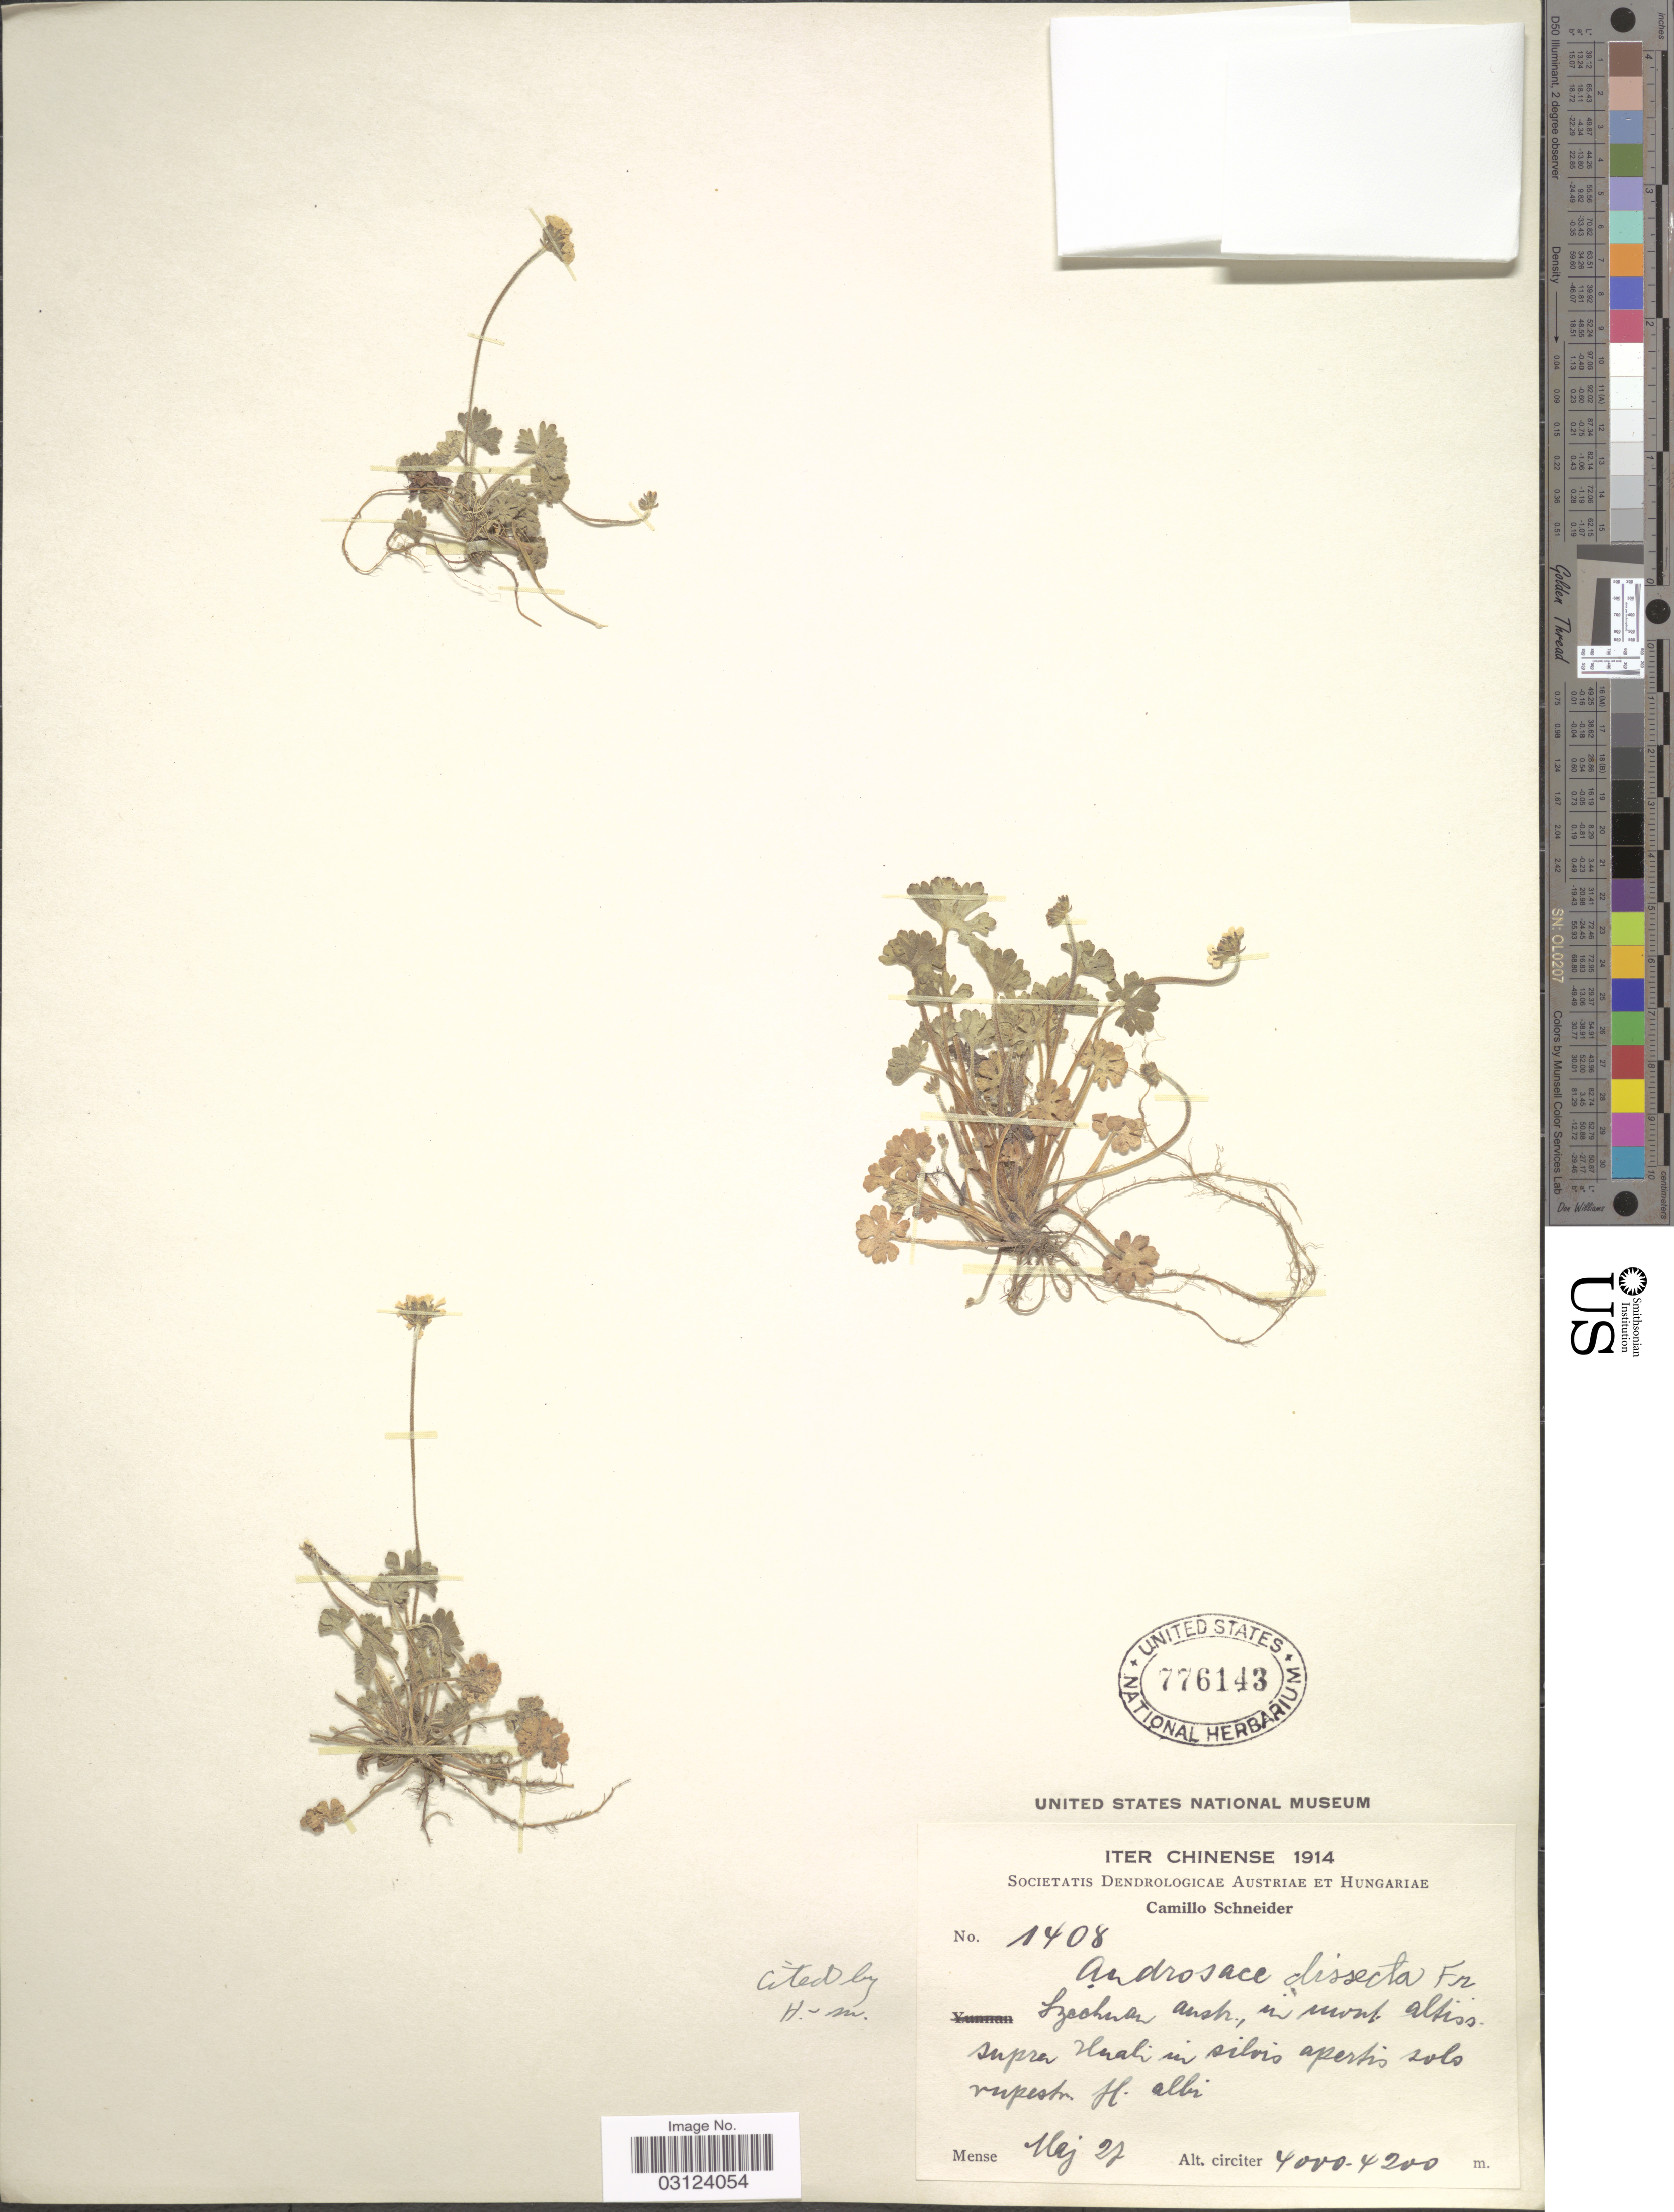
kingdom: Plantae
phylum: Tracheophyta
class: Magnoliopsida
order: Ericales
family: Primulaceae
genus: Androsace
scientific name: Androsace dissecta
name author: (Franch.) Franch.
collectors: C. K. Schneider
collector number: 1408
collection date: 1914-05-27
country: China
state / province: Sichuan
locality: Szechuan austr., in mont. altiss supra Huah in silvis apertis solo rupestr. H. albi.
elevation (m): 4000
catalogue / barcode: US 776143